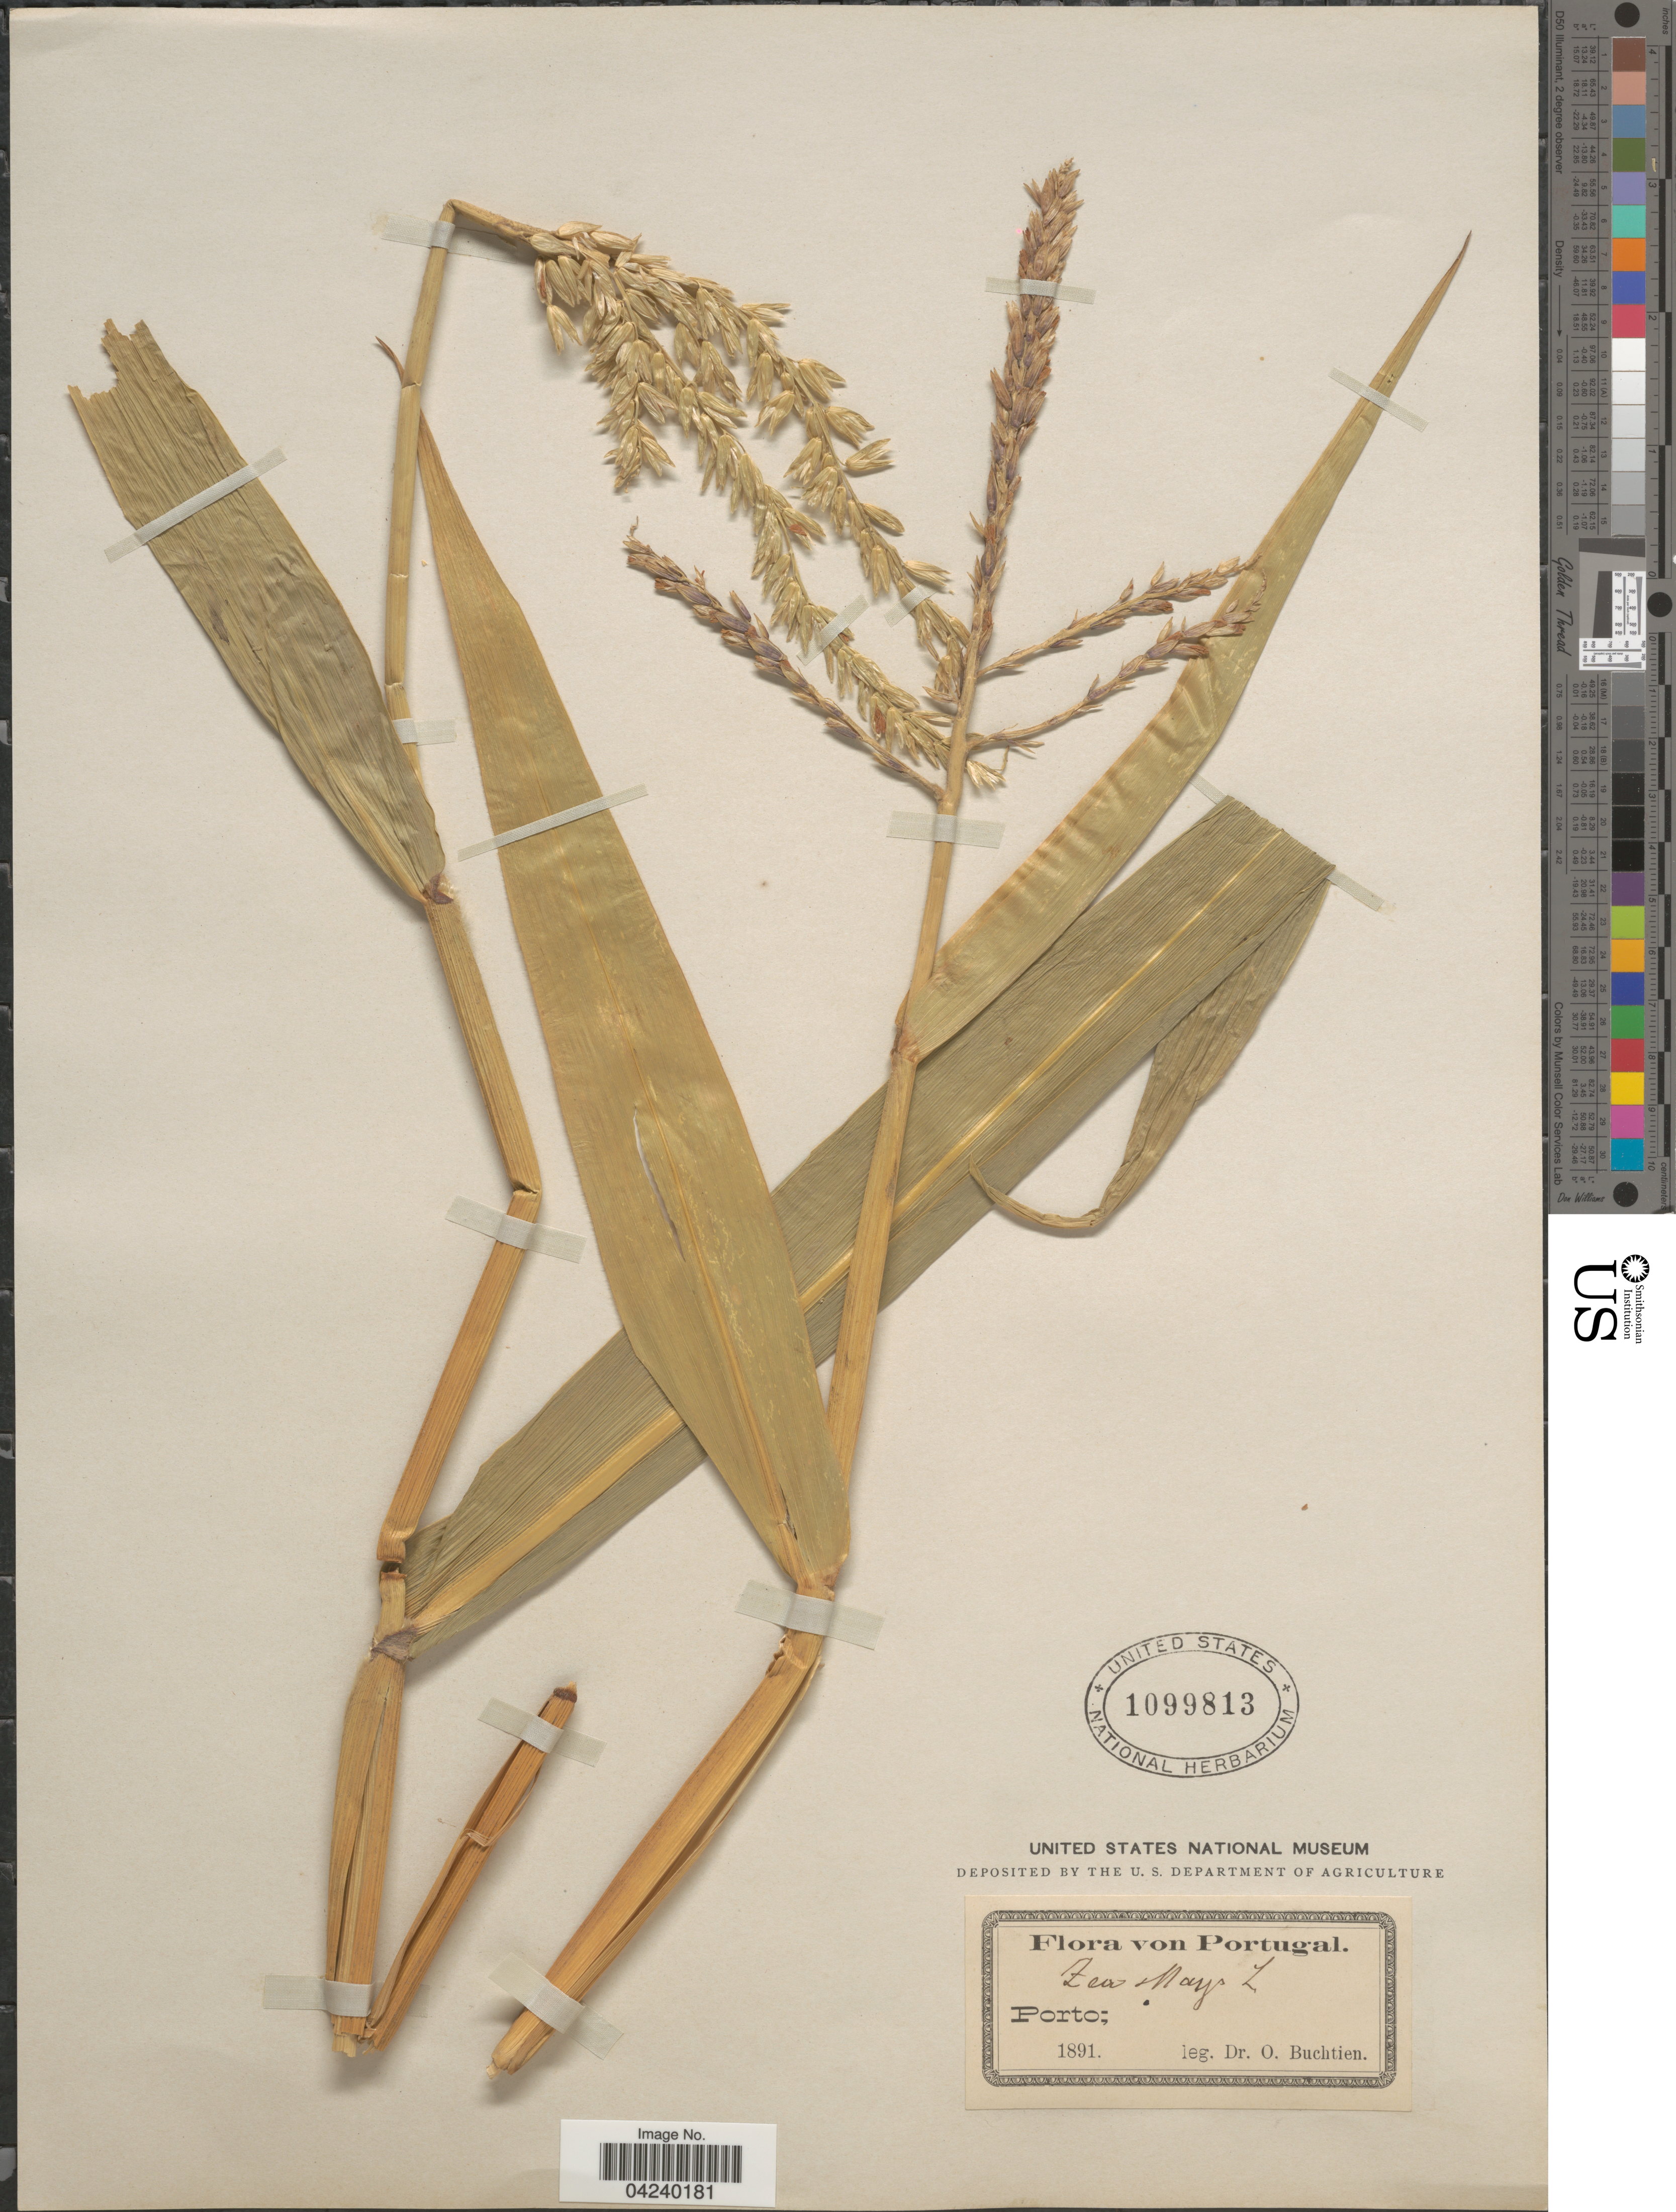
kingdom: Plantae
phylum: Tracheophyta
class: Liliopsida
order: Poales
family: Poaceae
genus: Zea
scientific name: Zea mays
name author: L.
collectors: O. Buchtien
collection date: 1891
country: Portugal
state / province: Porto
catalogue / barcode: US 1099813